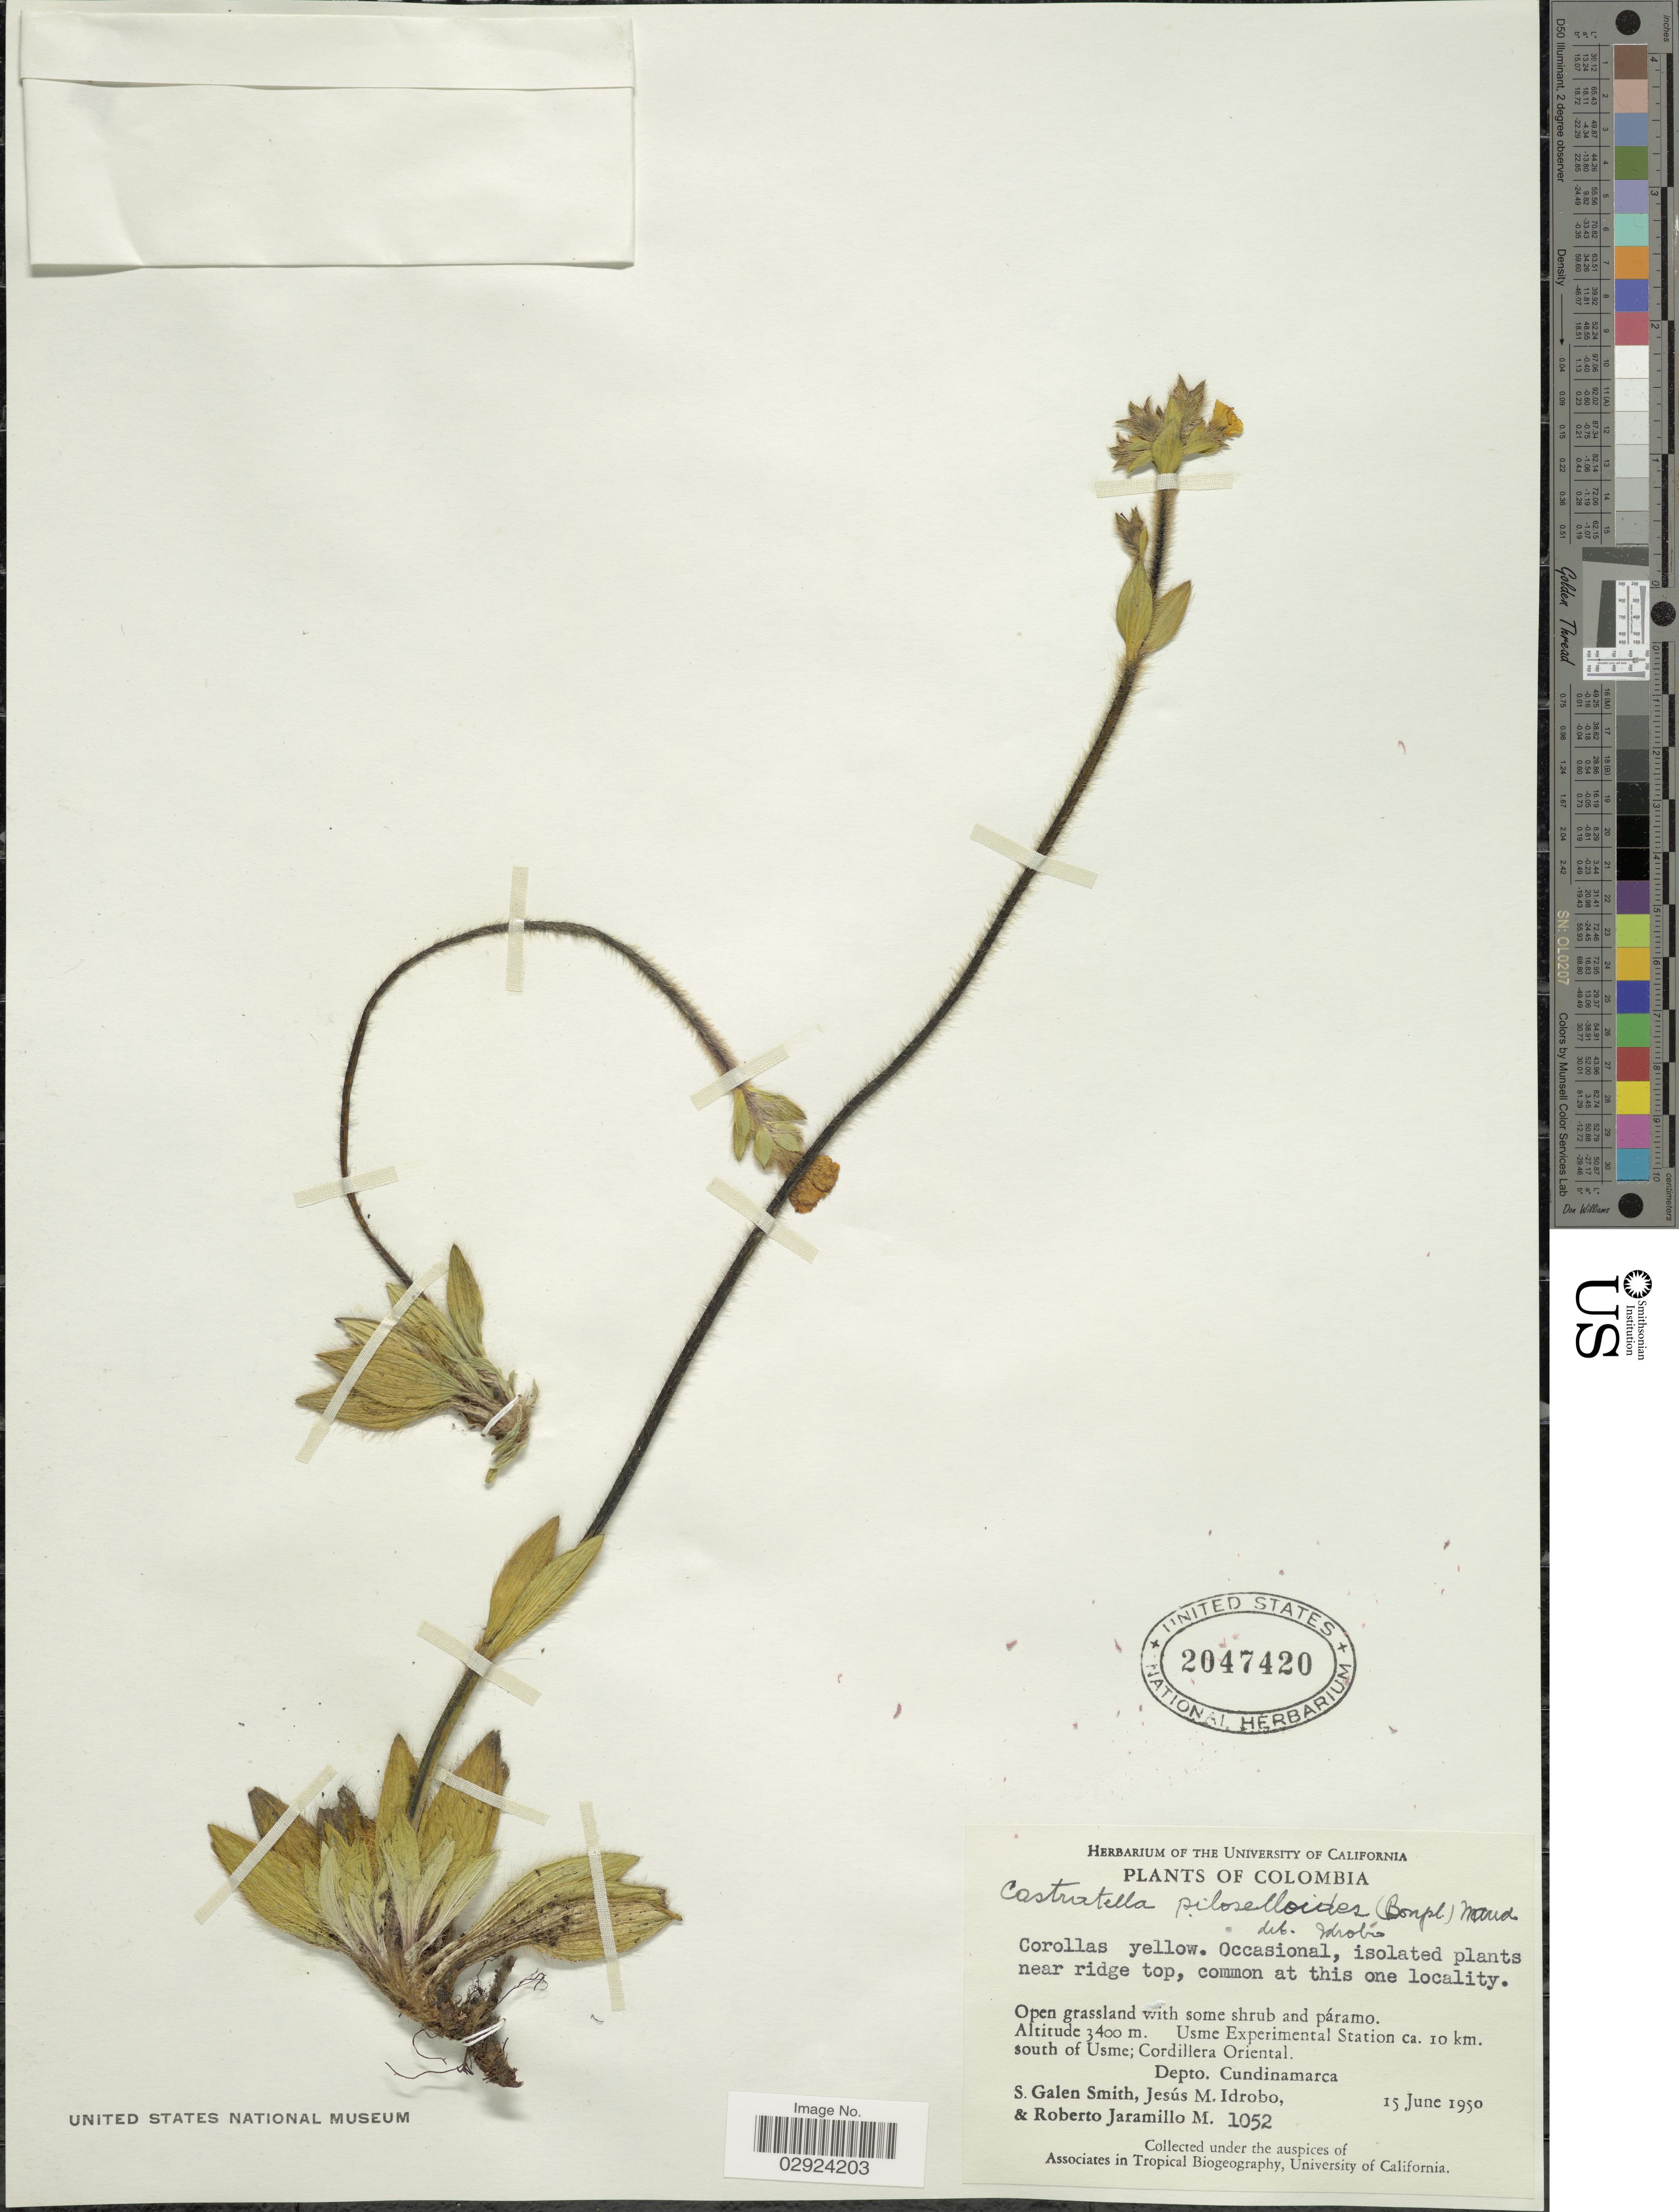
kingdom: Plantae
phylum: Tracheophyta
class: Magnoliopsida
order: Myrtales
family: Melastomataceae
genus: Castratella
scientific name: Castratella piloselloides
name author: (Bonpl.) Naudin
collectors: S. G. Smith, J. M. Idrobo & R. Jaramillo M.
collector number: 1052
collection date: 1950-06-15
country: Colombia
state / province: Cundinamarca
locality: Usme Experimental Station ca. 10 km. south of Usme; Cordillera Oriental, Depto. Cundinamarca.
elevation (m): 3400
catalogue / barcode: US 2047420